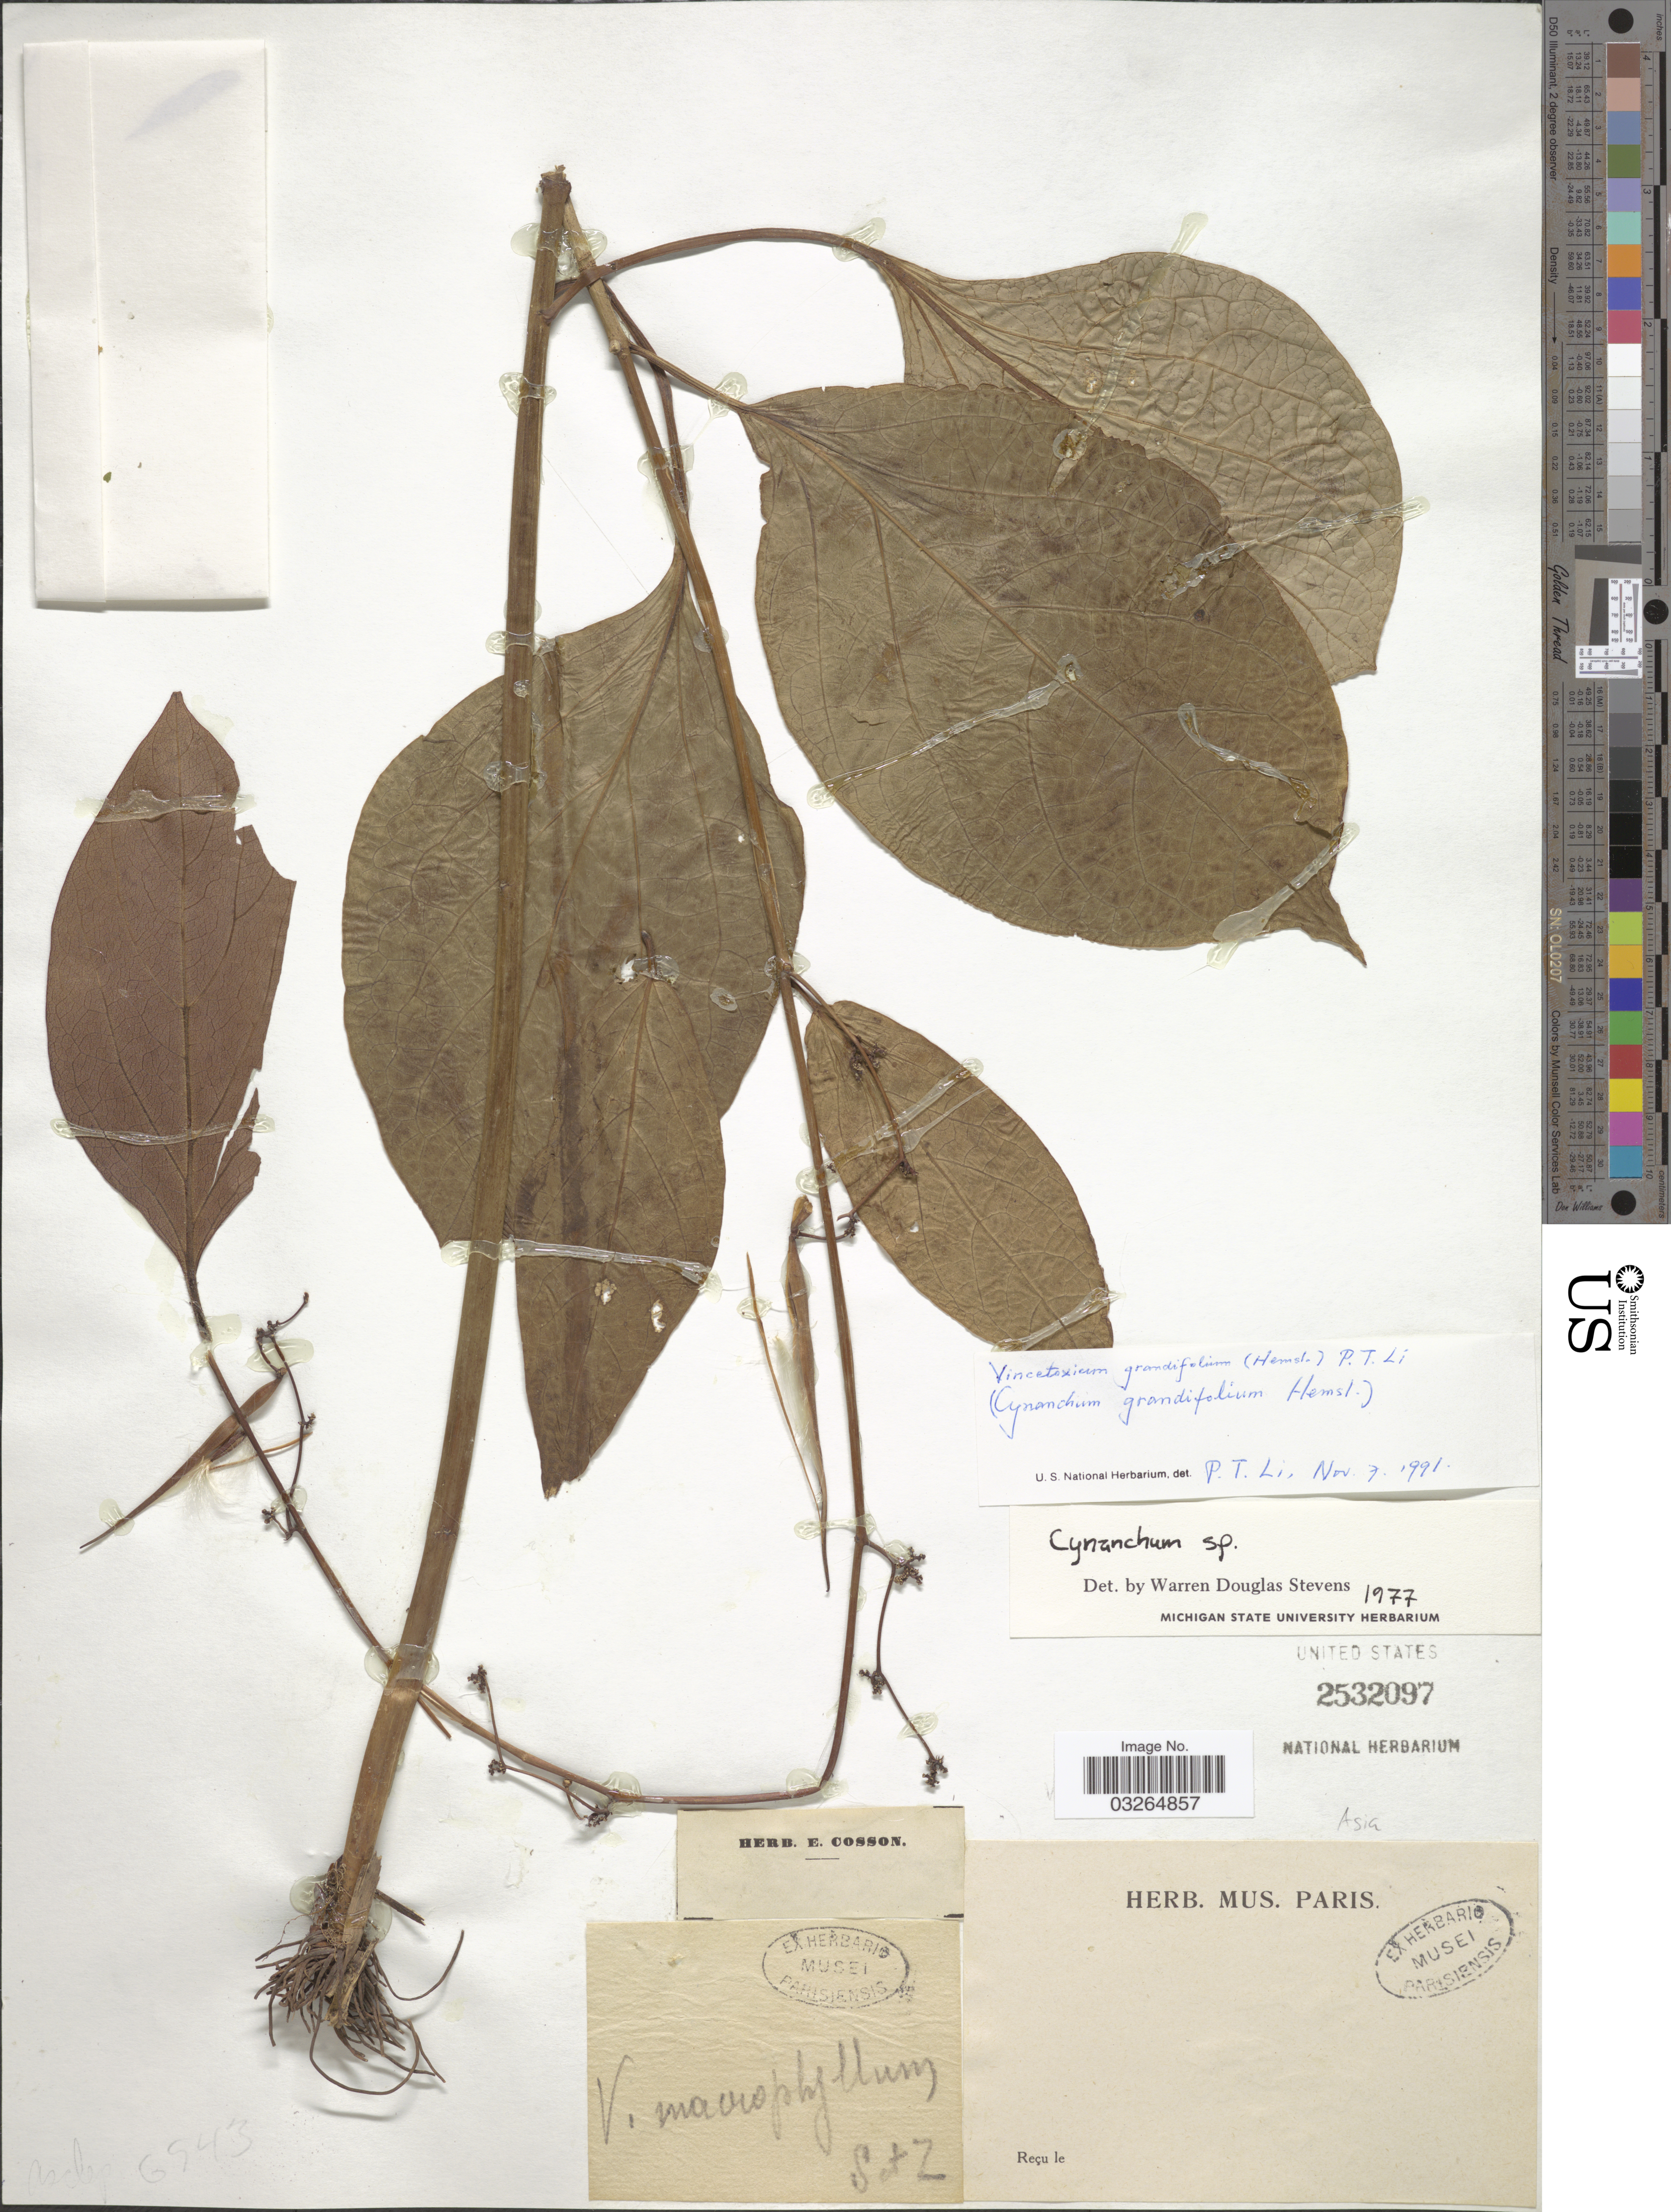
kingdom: Plantae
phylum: Tracheophyta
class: Magnoliopsida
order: Gentianales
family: Apocynaceae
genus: Cynanchum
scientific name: Cynanchum grandifolium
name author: Hemsl.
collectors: ex herb. Mus. Paris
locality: Asia.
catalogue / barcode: US 2532097